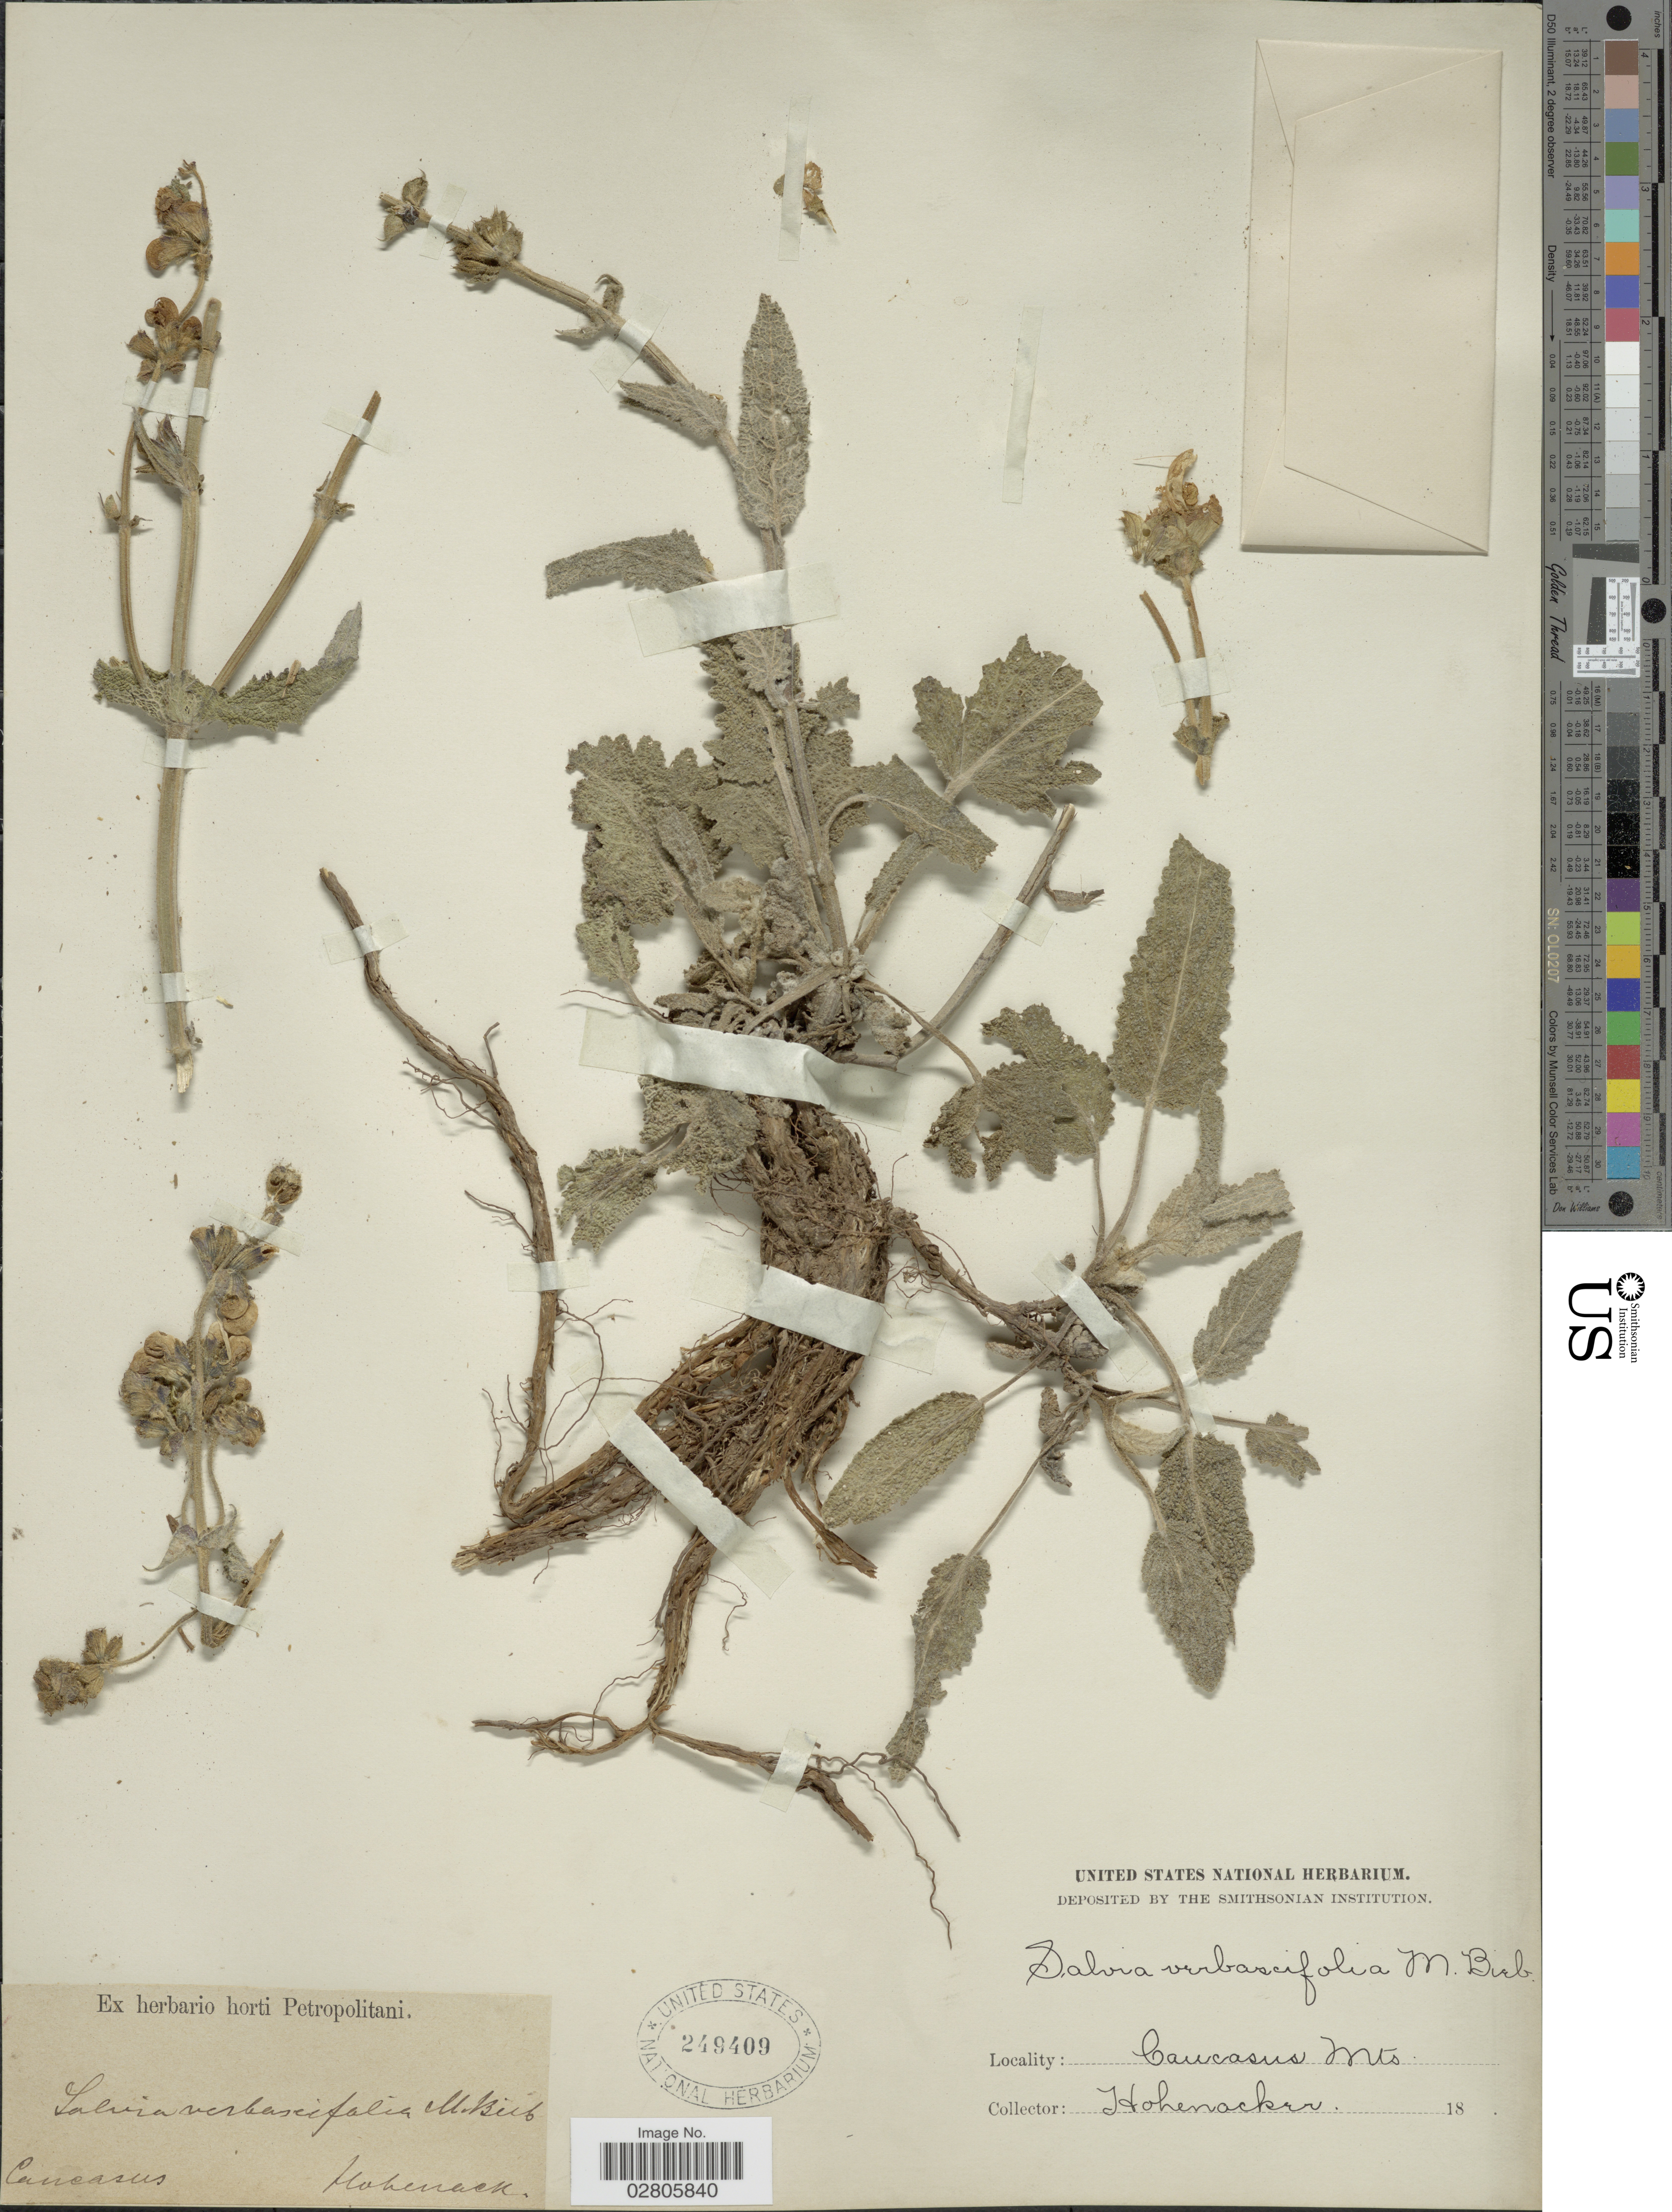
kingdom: Plantae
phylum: Tracheophyta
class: Magnoliopsida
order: Lamiales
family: Lamiaceae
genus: Salvia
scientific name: Salvia verbascifolia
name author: M. Bieb.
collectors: Hohenacker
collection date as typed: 18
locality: Caucasus. Caucasus Mts.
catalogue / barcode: US 249409